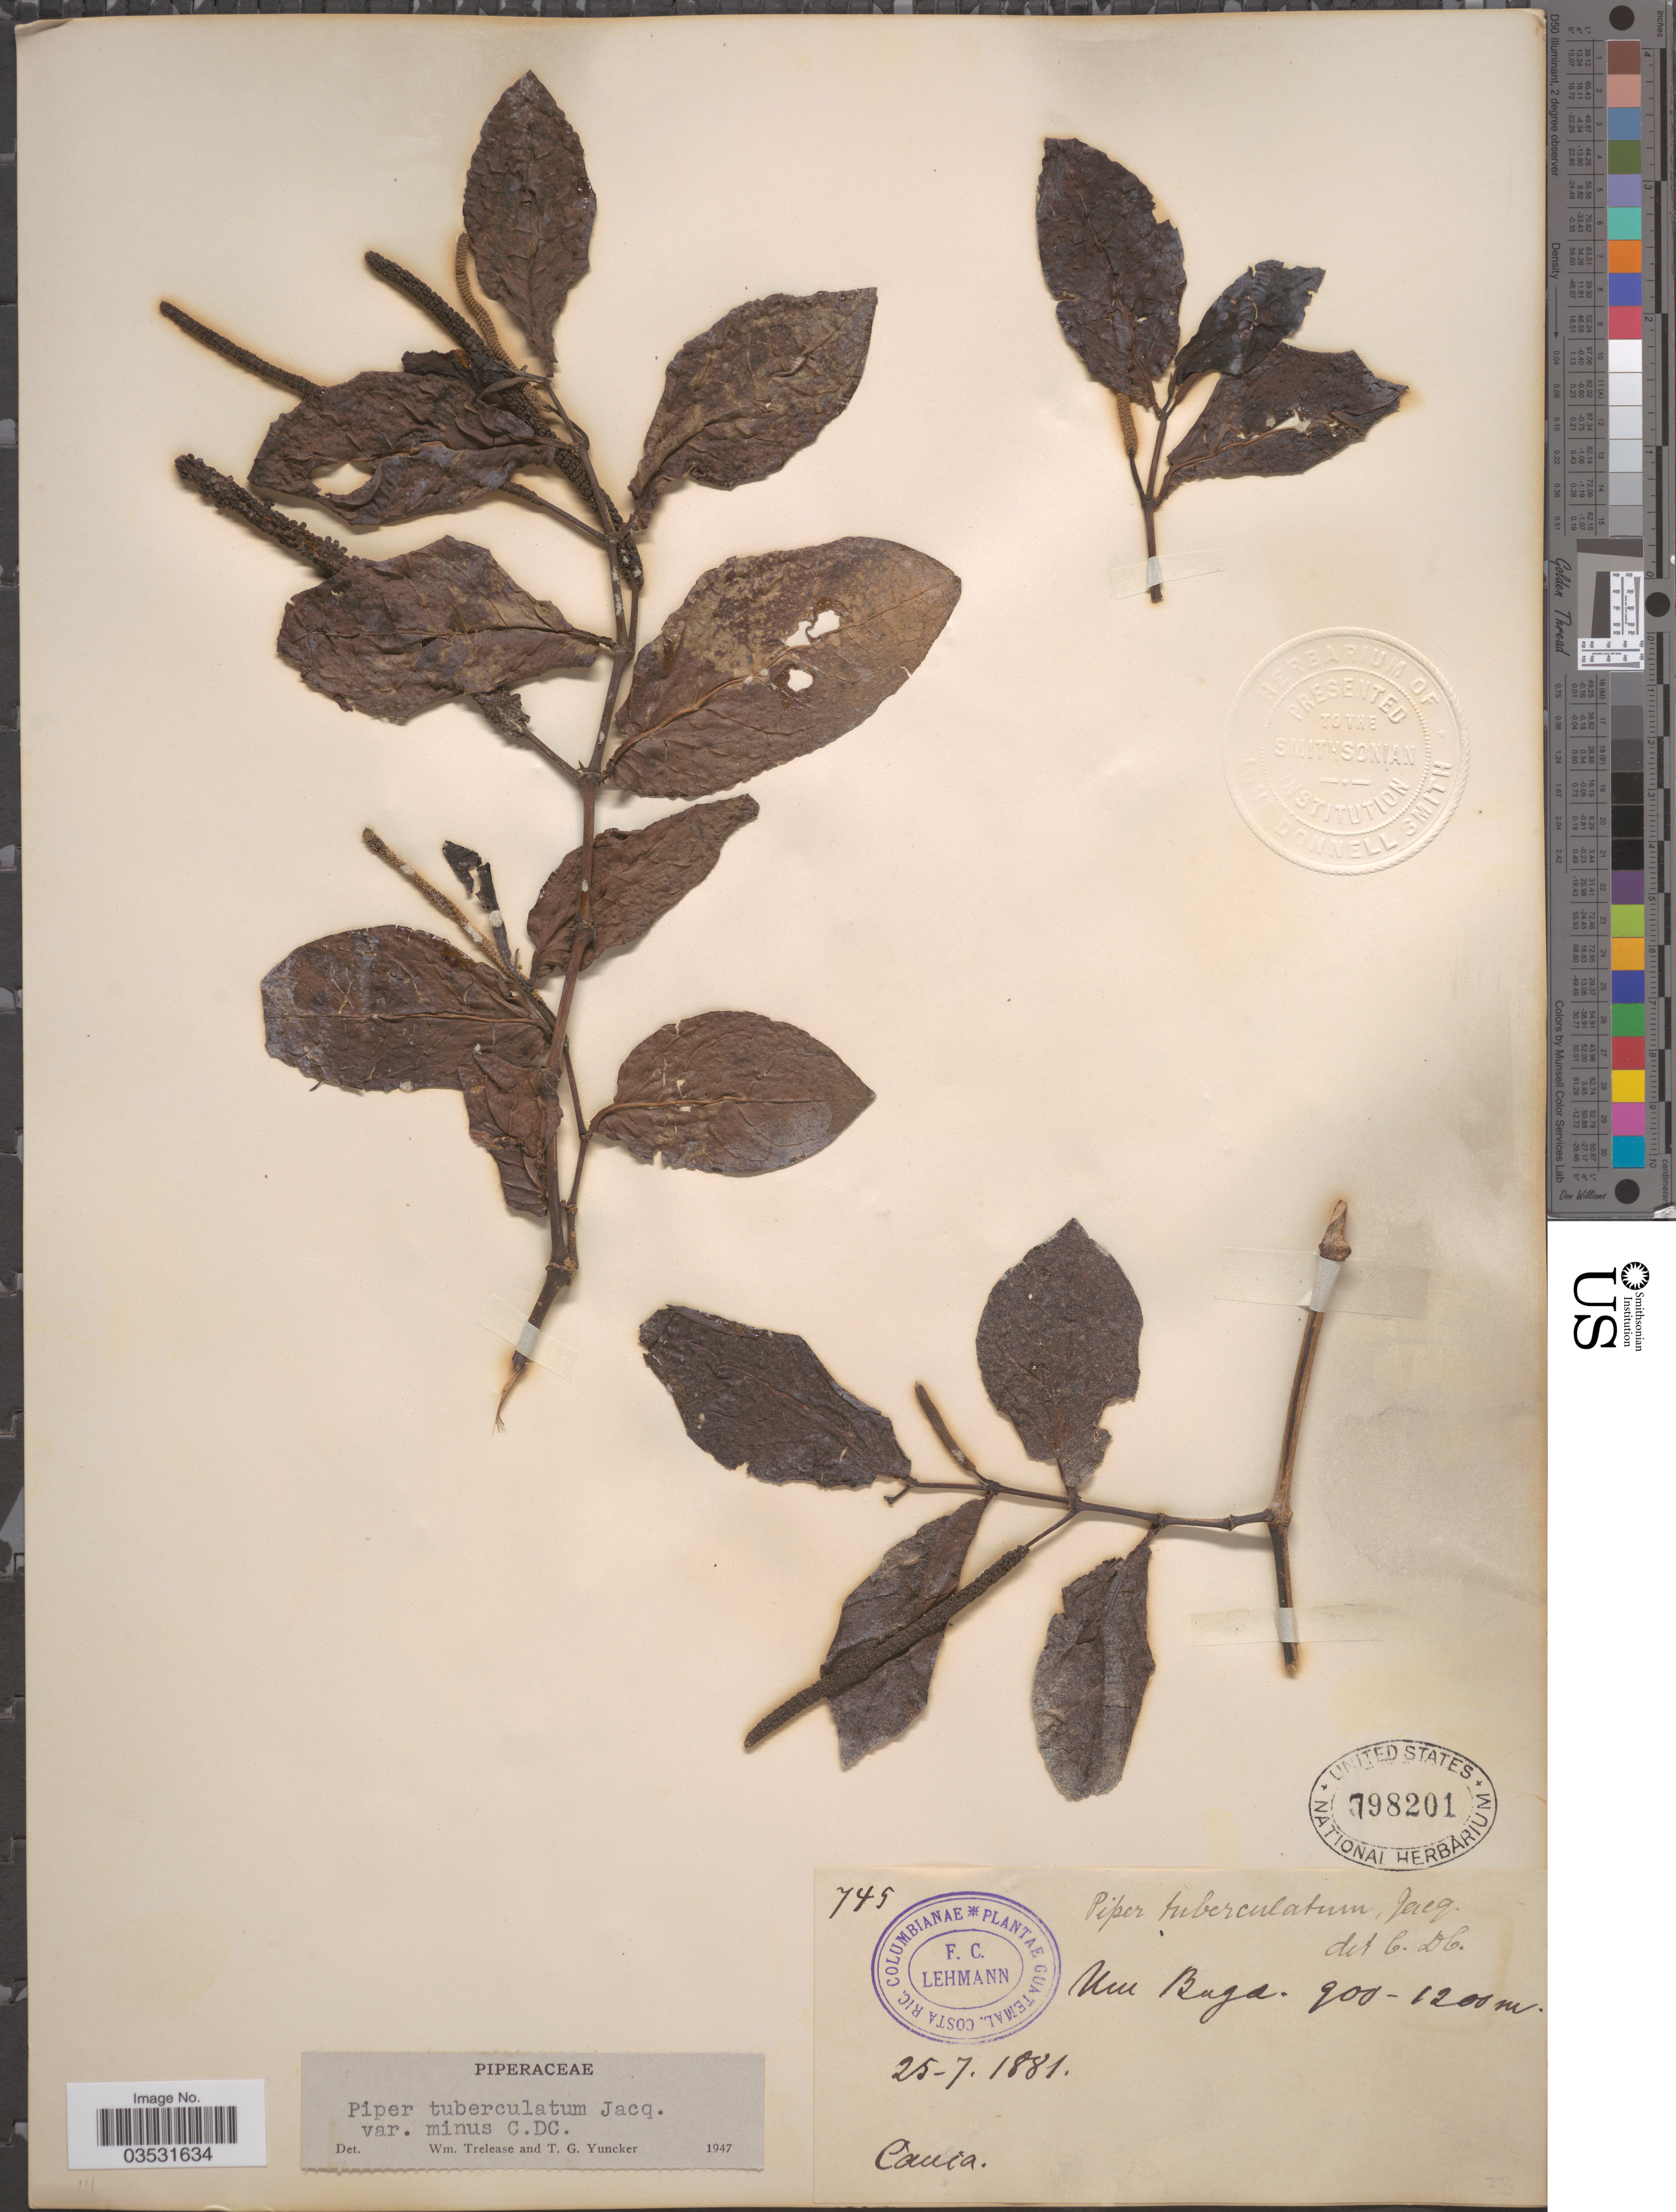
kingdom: Plantae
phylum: Tracheophyta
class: Magnoliopsida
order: Piperales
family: Piperaceae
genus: Piper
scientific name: Piper tuberculatum var. minus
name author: C. DC.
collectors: F. C. Lehmann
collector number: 745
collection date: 1881-07-25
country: Colombia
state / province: Cauca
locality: Um Baga.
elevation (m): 900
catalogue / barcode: US 798201